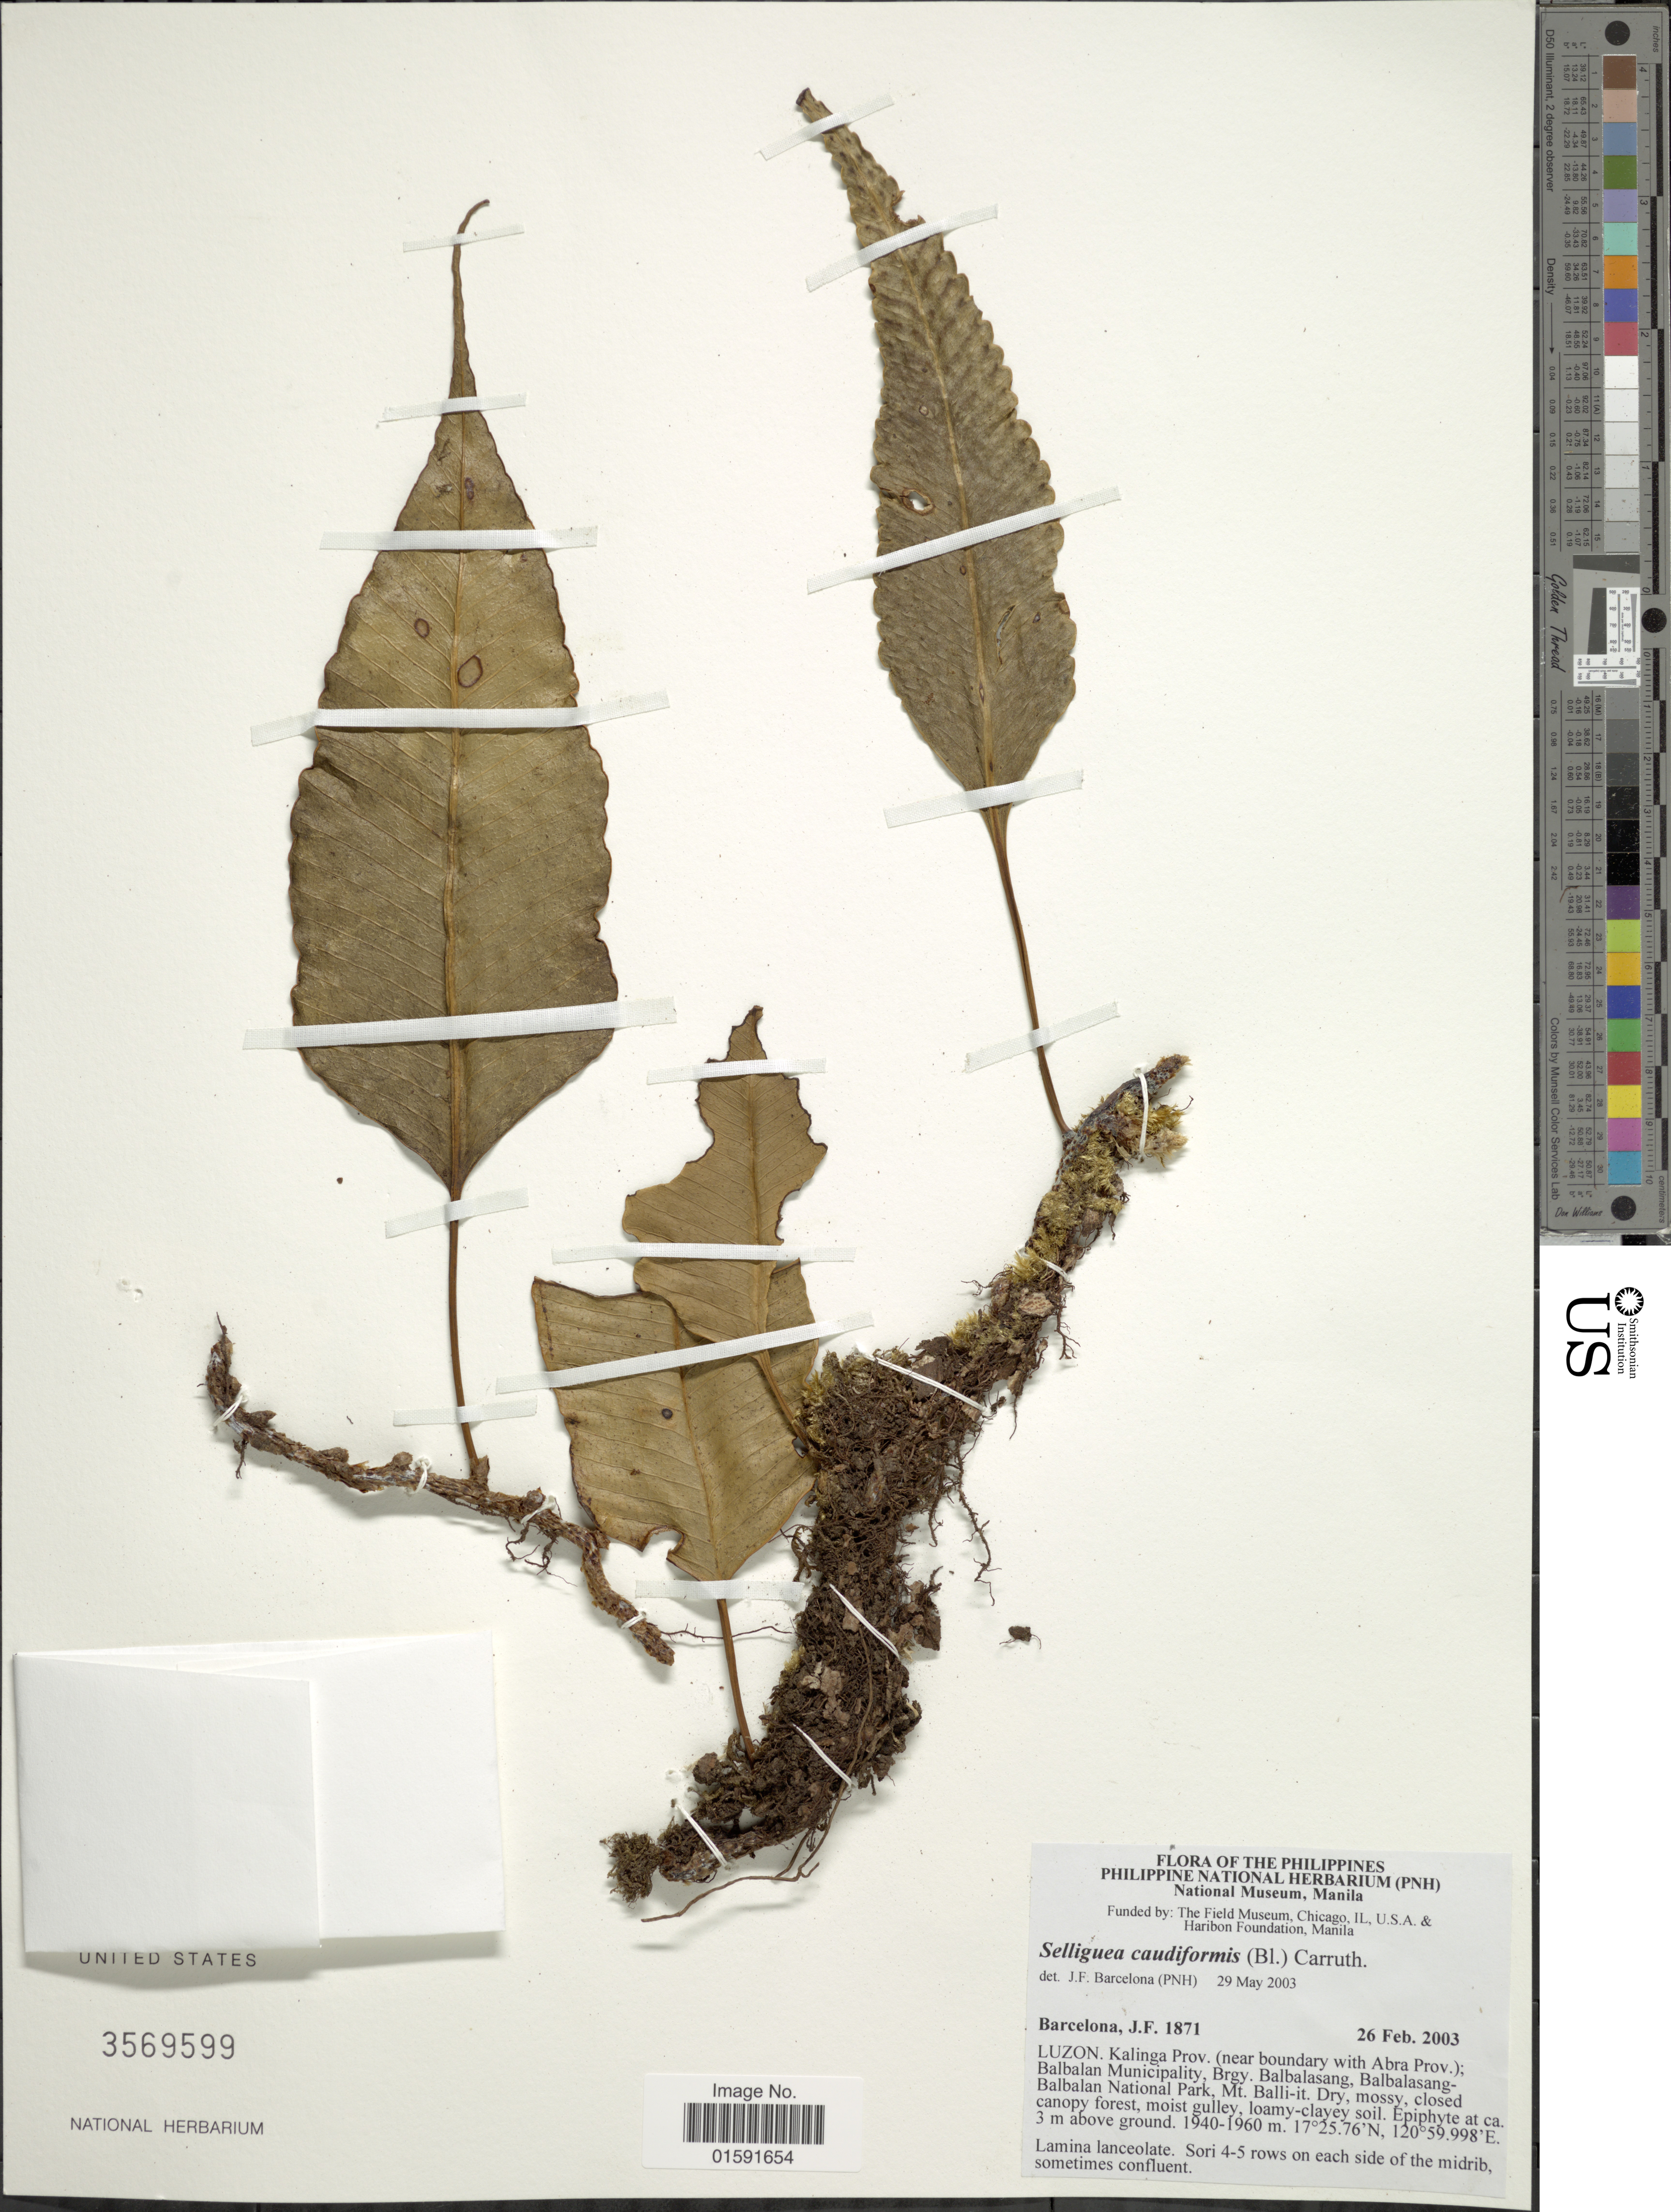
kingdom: Plantae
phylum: Tracheophyta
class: Polypodiopsida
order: Polypodiales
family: Polypodiaceae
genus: Selliguea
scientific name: Selliguea caudiformis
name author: (Blume) J. Sm.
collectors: J. F. Barcelona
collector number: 1871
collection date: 2003-02-26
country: Philippines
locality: Luzon, Kalinga Prov.(near boundary with Abra Prov), Balbalan Municipality, Brgy, Balbalasang Balbalasang-Balbalan National Park, Mt. Balli-it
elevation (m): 1940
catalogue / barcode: US 3596599